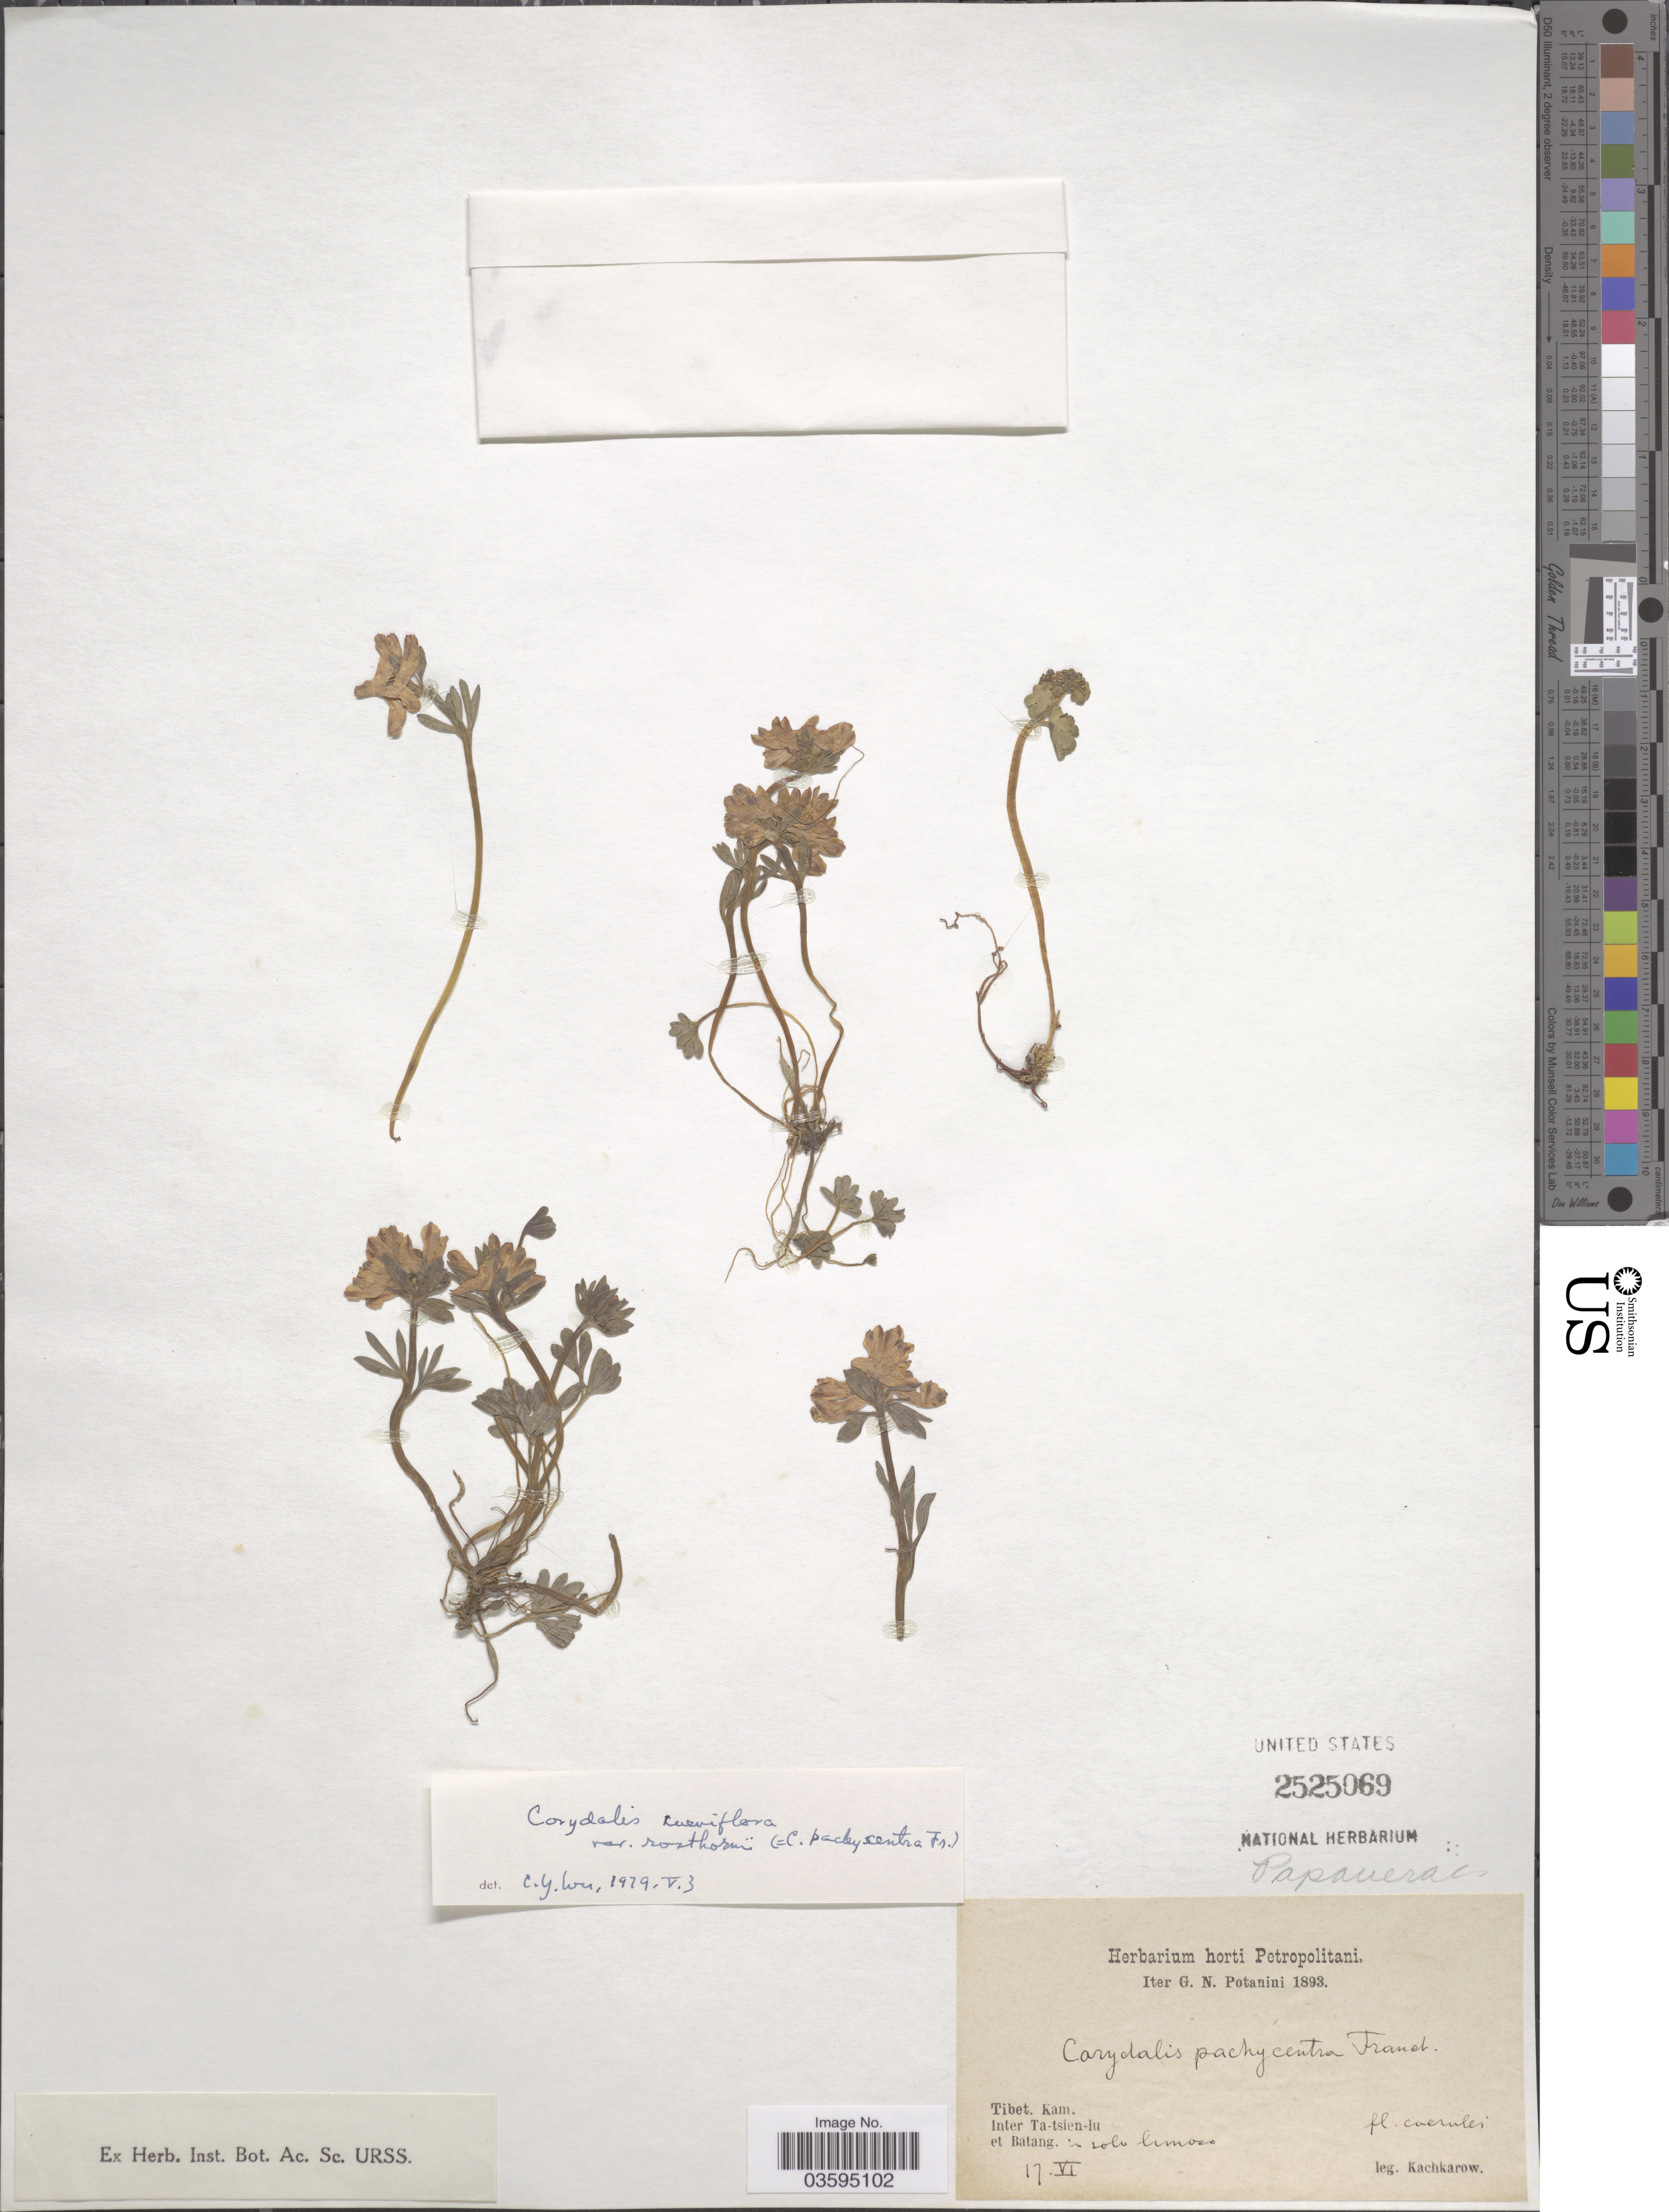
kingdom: Plantae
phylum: Tracheophyta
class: Magnoliopsida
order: Ranunculales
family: Papaveraceae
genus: Corydalis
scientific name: Corydalis curviflora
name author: Maxim. ex Hemsl.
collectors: Kachkarow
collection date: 1893-06-17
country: China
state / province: Xizang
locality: Tibet. Kam. Inter Ta-tsien-lu et Batang.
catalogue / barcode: US 2525069